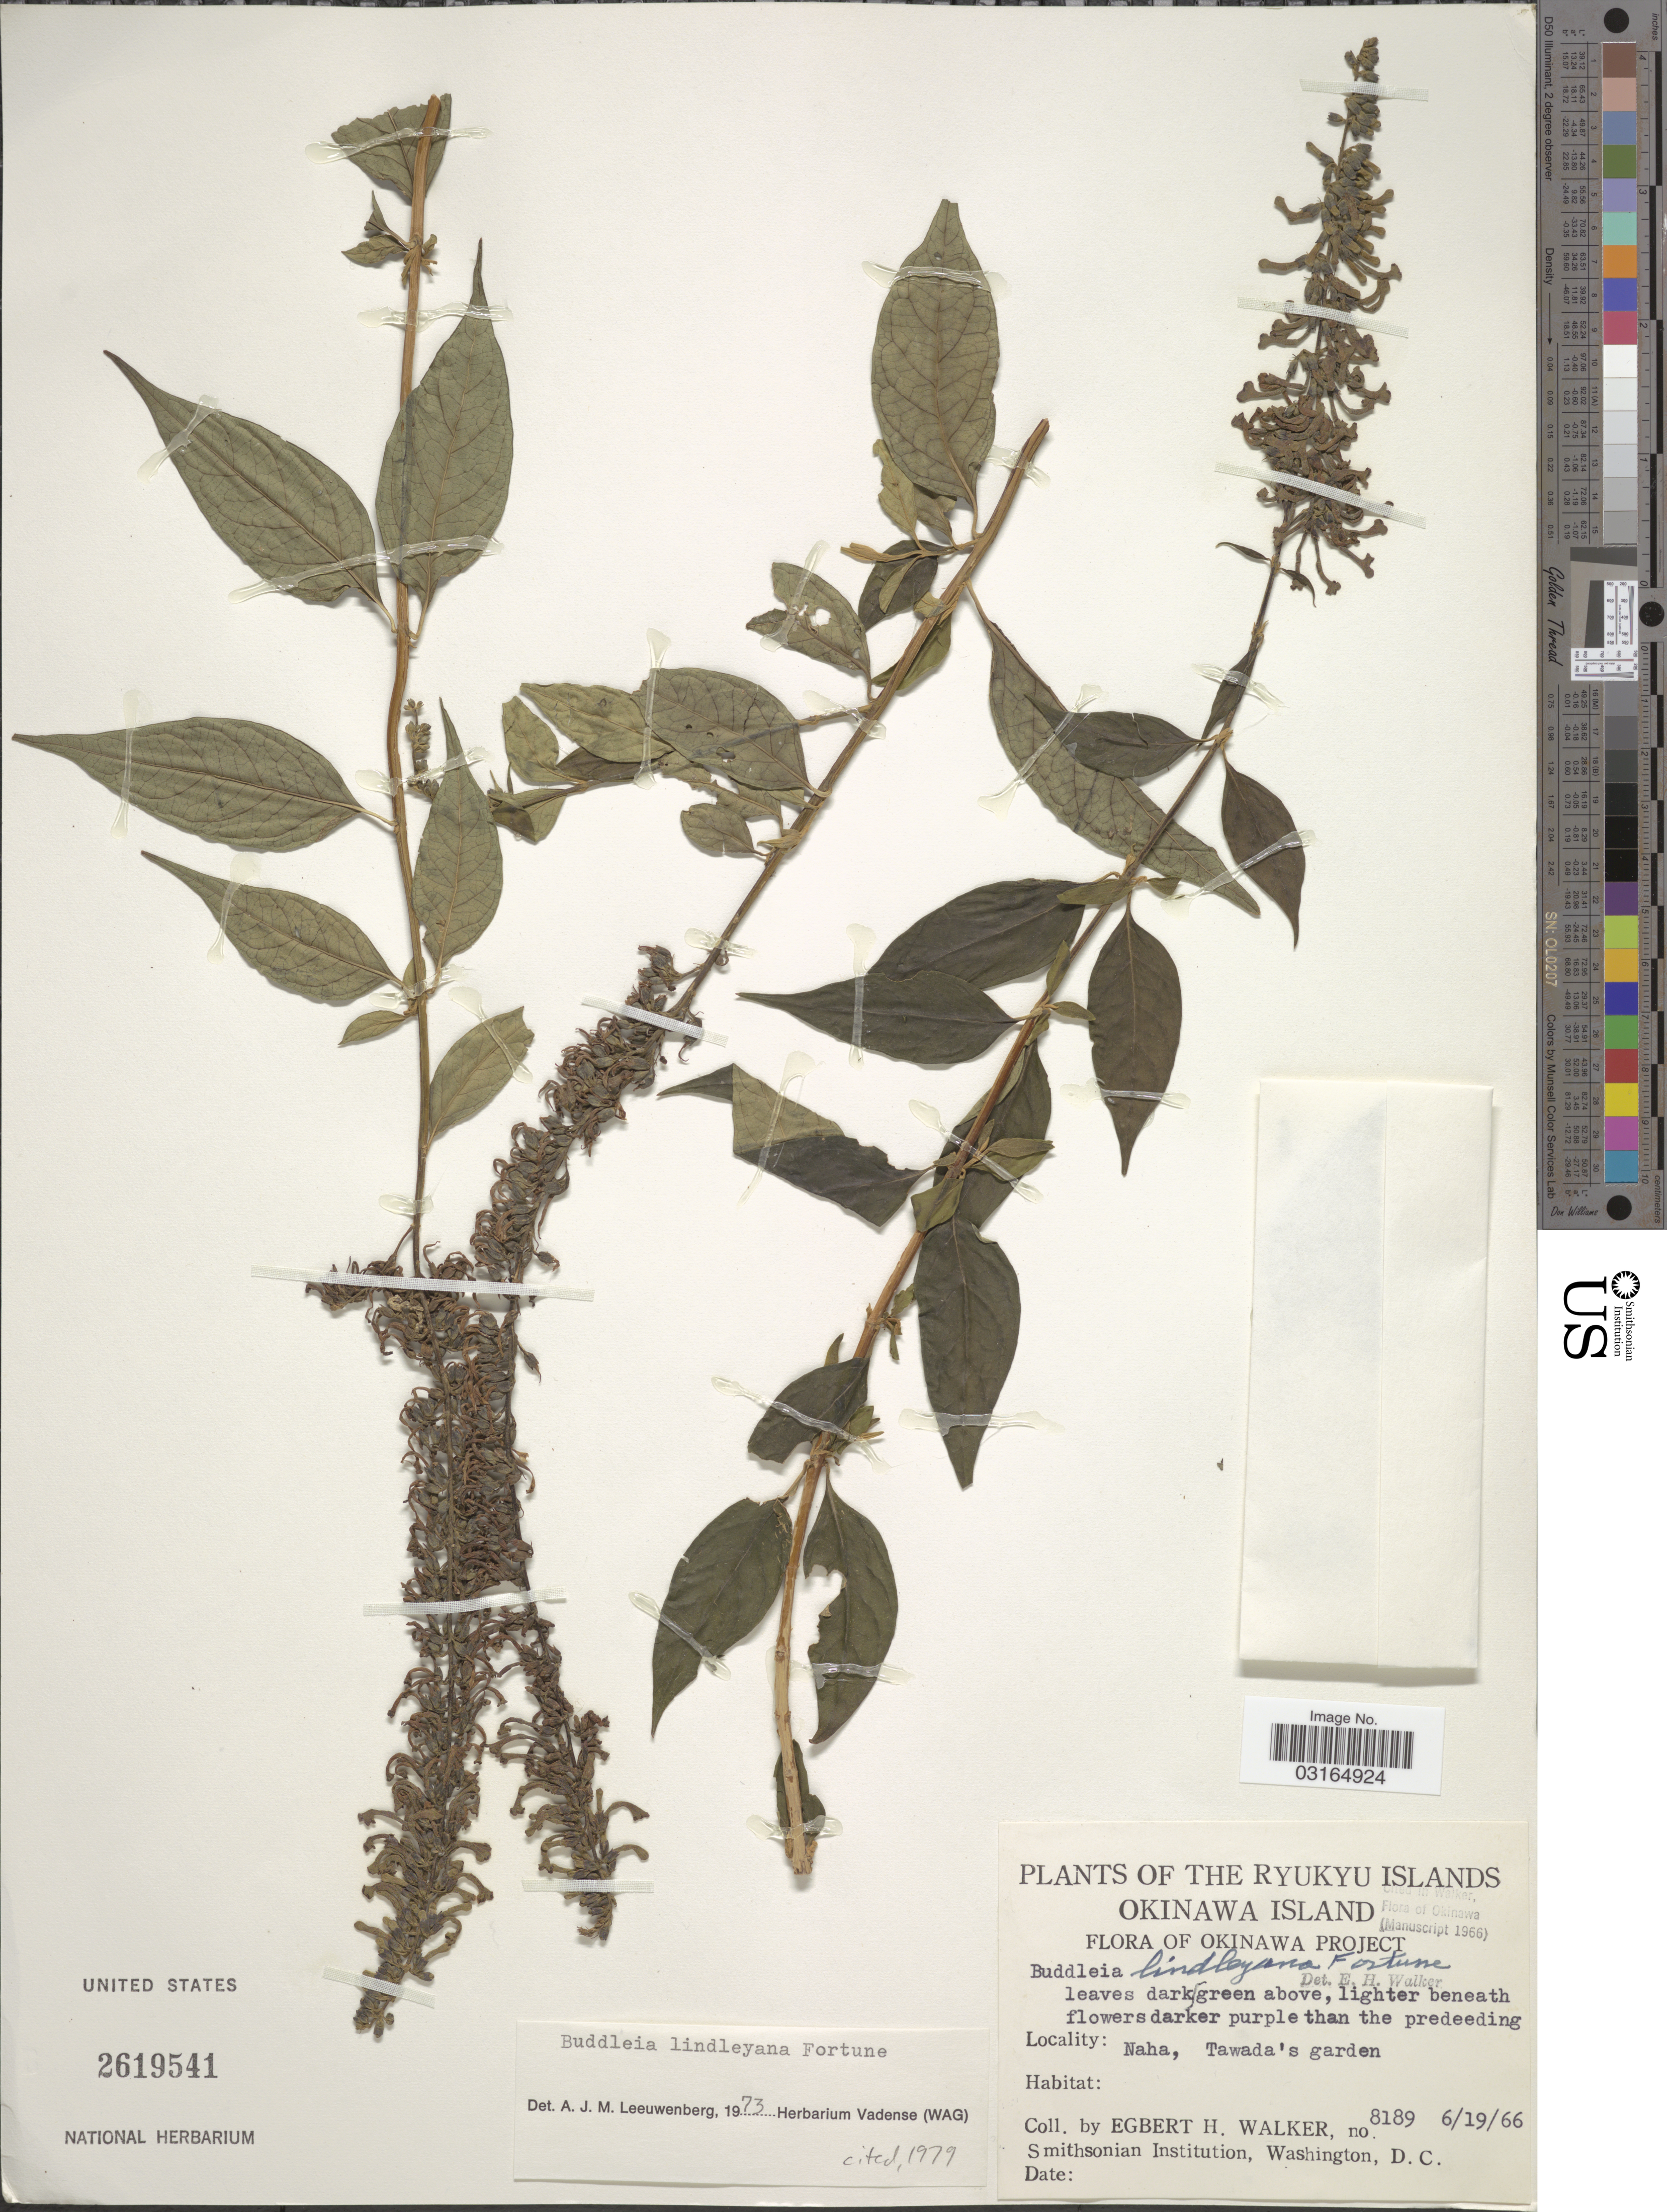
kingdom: Plantae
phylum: Tracheophyta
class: Magnoliopsida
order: Lamiales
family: Scrophulariaceae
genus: Buddleja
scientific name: Buddleja lindleyana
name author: Fortune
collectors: E. H. Walker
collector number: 8189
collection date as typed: Transcribed d/m/y: 19/6/66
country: Japan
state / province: Okinawa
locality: Ryukyu Islands. Naha, Tawada's garden.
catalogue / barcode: US 2619541